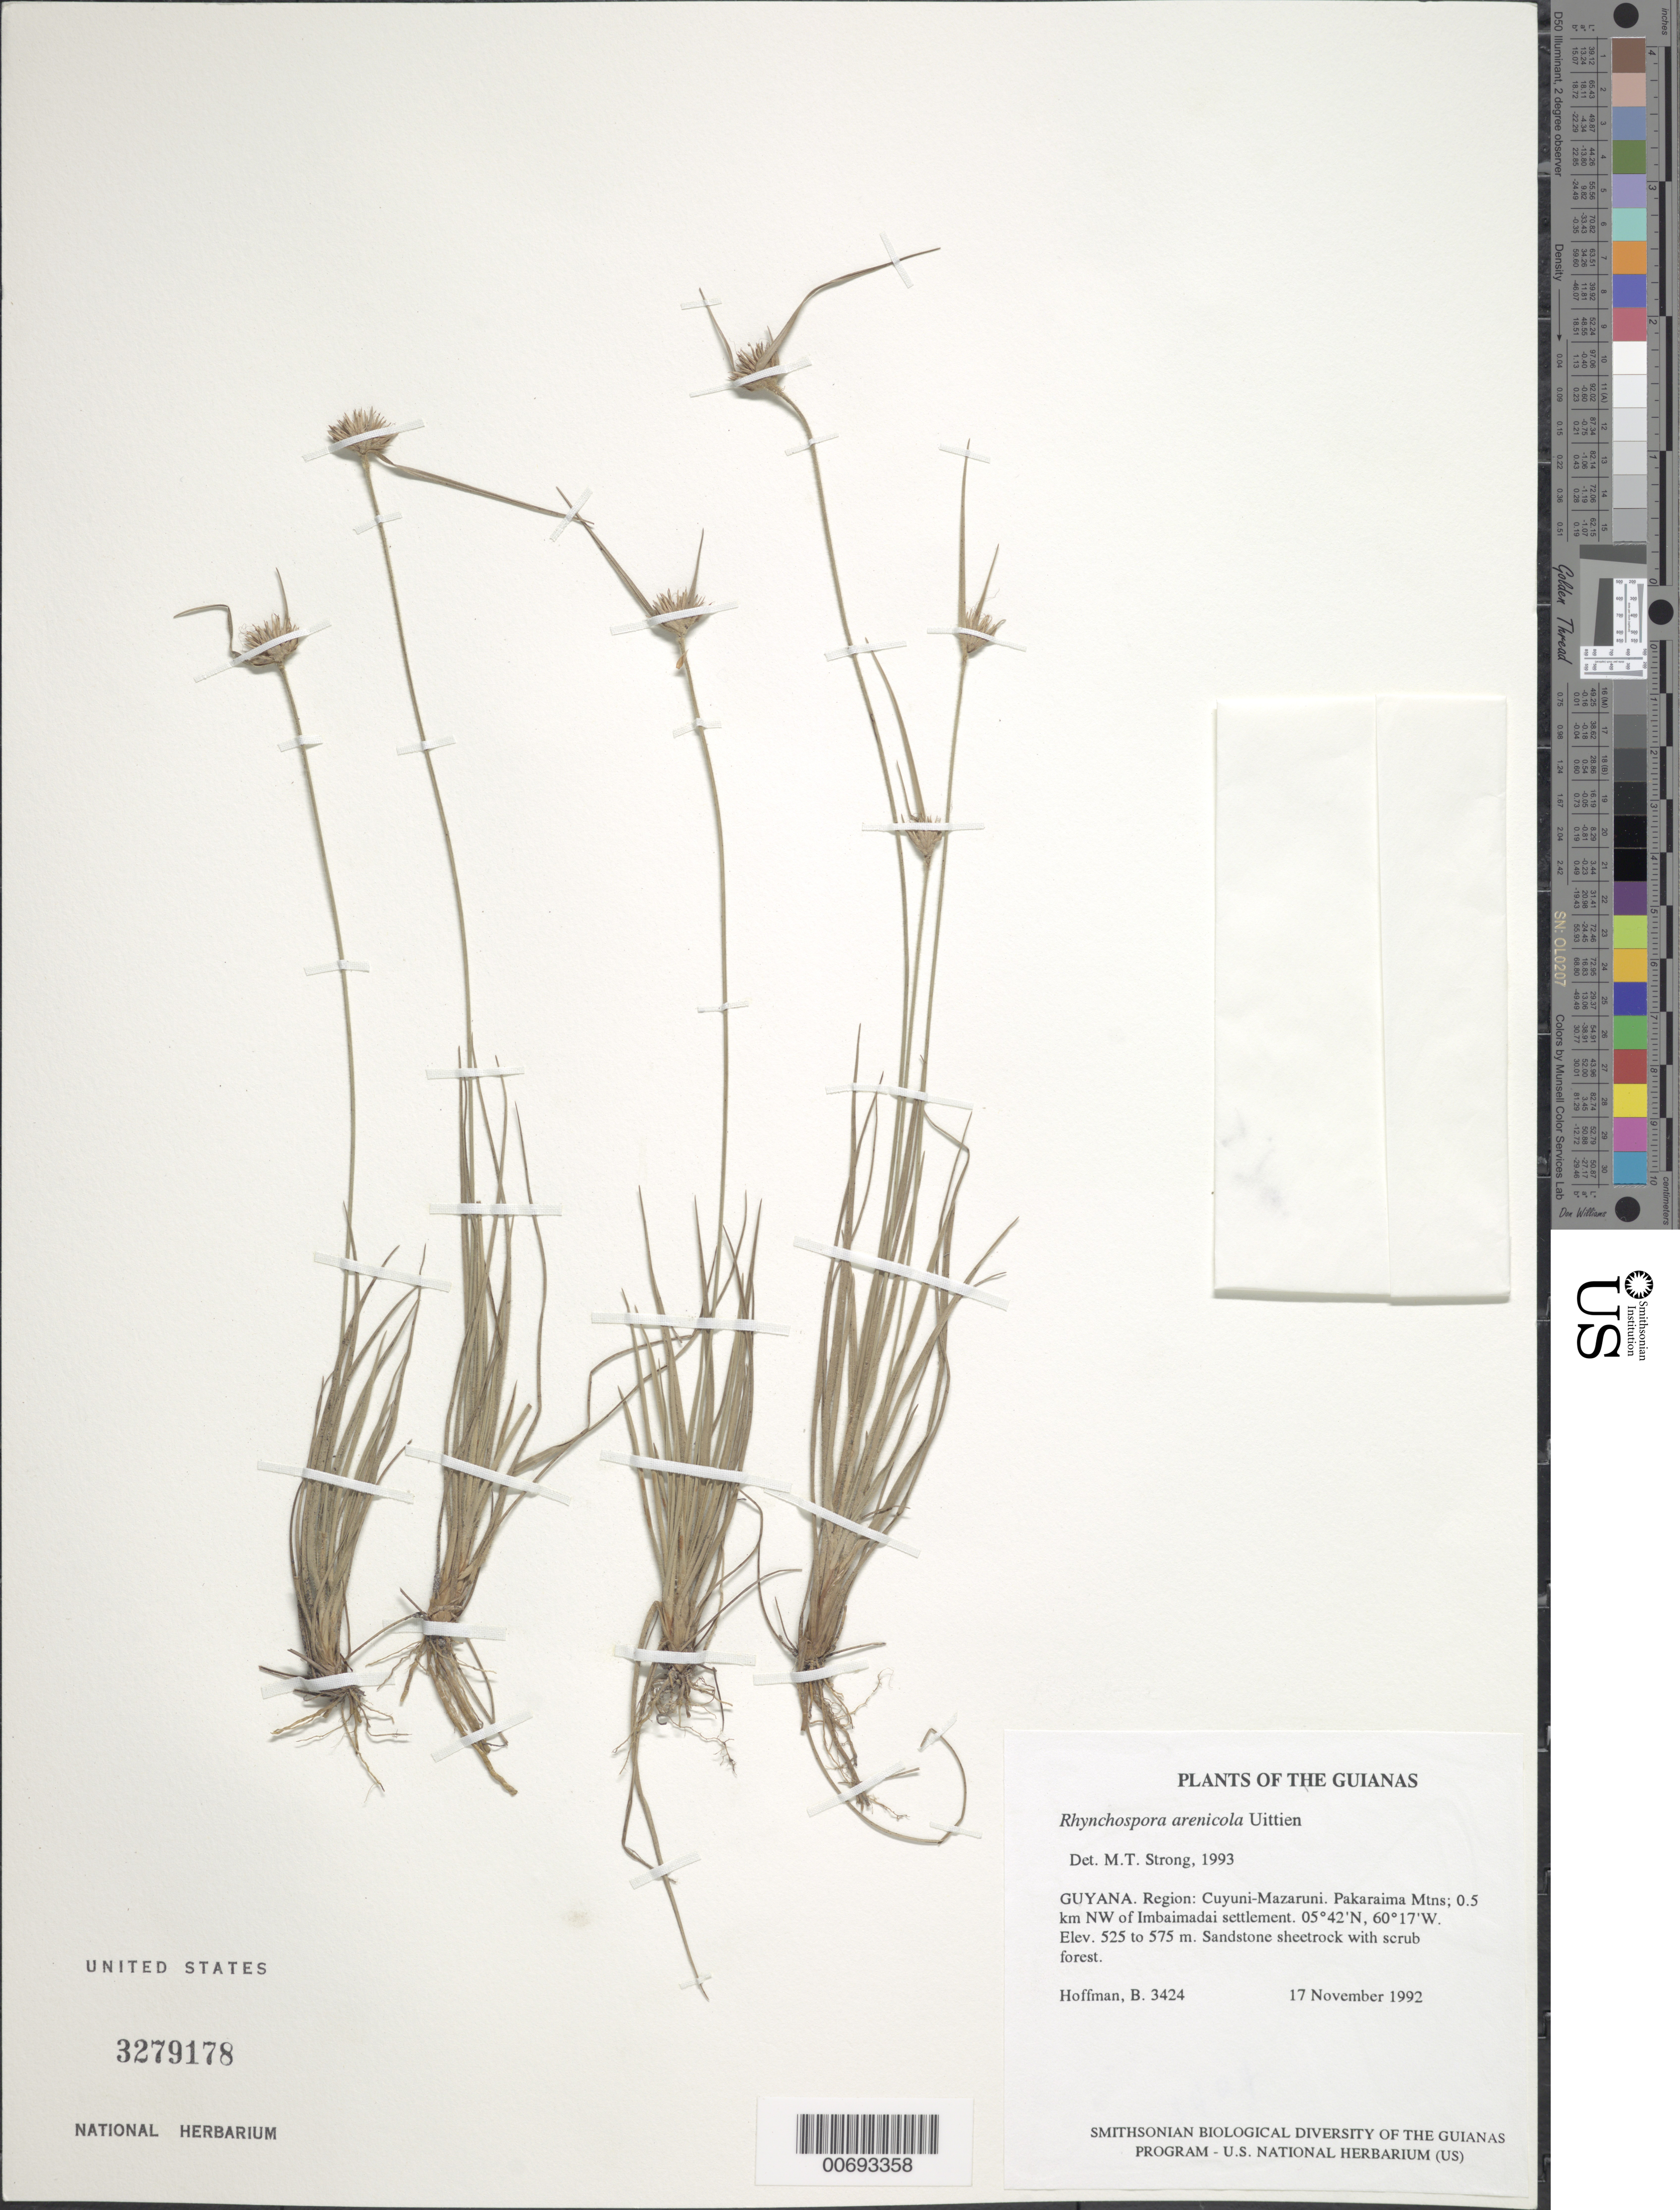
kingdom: Plantae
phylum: Tracheophyta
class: Liliopsida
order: Poales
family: Cyperaceae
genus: Rhynchospora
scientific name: Rhynchospora arenicola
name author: Uittien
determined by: Strong, M. T., (US), Smithsonian Institution - National Museum of Natural History (UNITED STATES)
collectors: B. Hoffman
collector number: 3424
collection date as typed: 17 November 1992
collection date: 1992-11-17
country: Guyana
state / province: Cuyuni-Mazaruni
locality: Pakaraima Mountains; 0.5 km NW of Imbaimadai settlement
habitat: Sandstone sheetrock with scrub forest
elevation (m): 525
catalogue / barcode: US 3279178